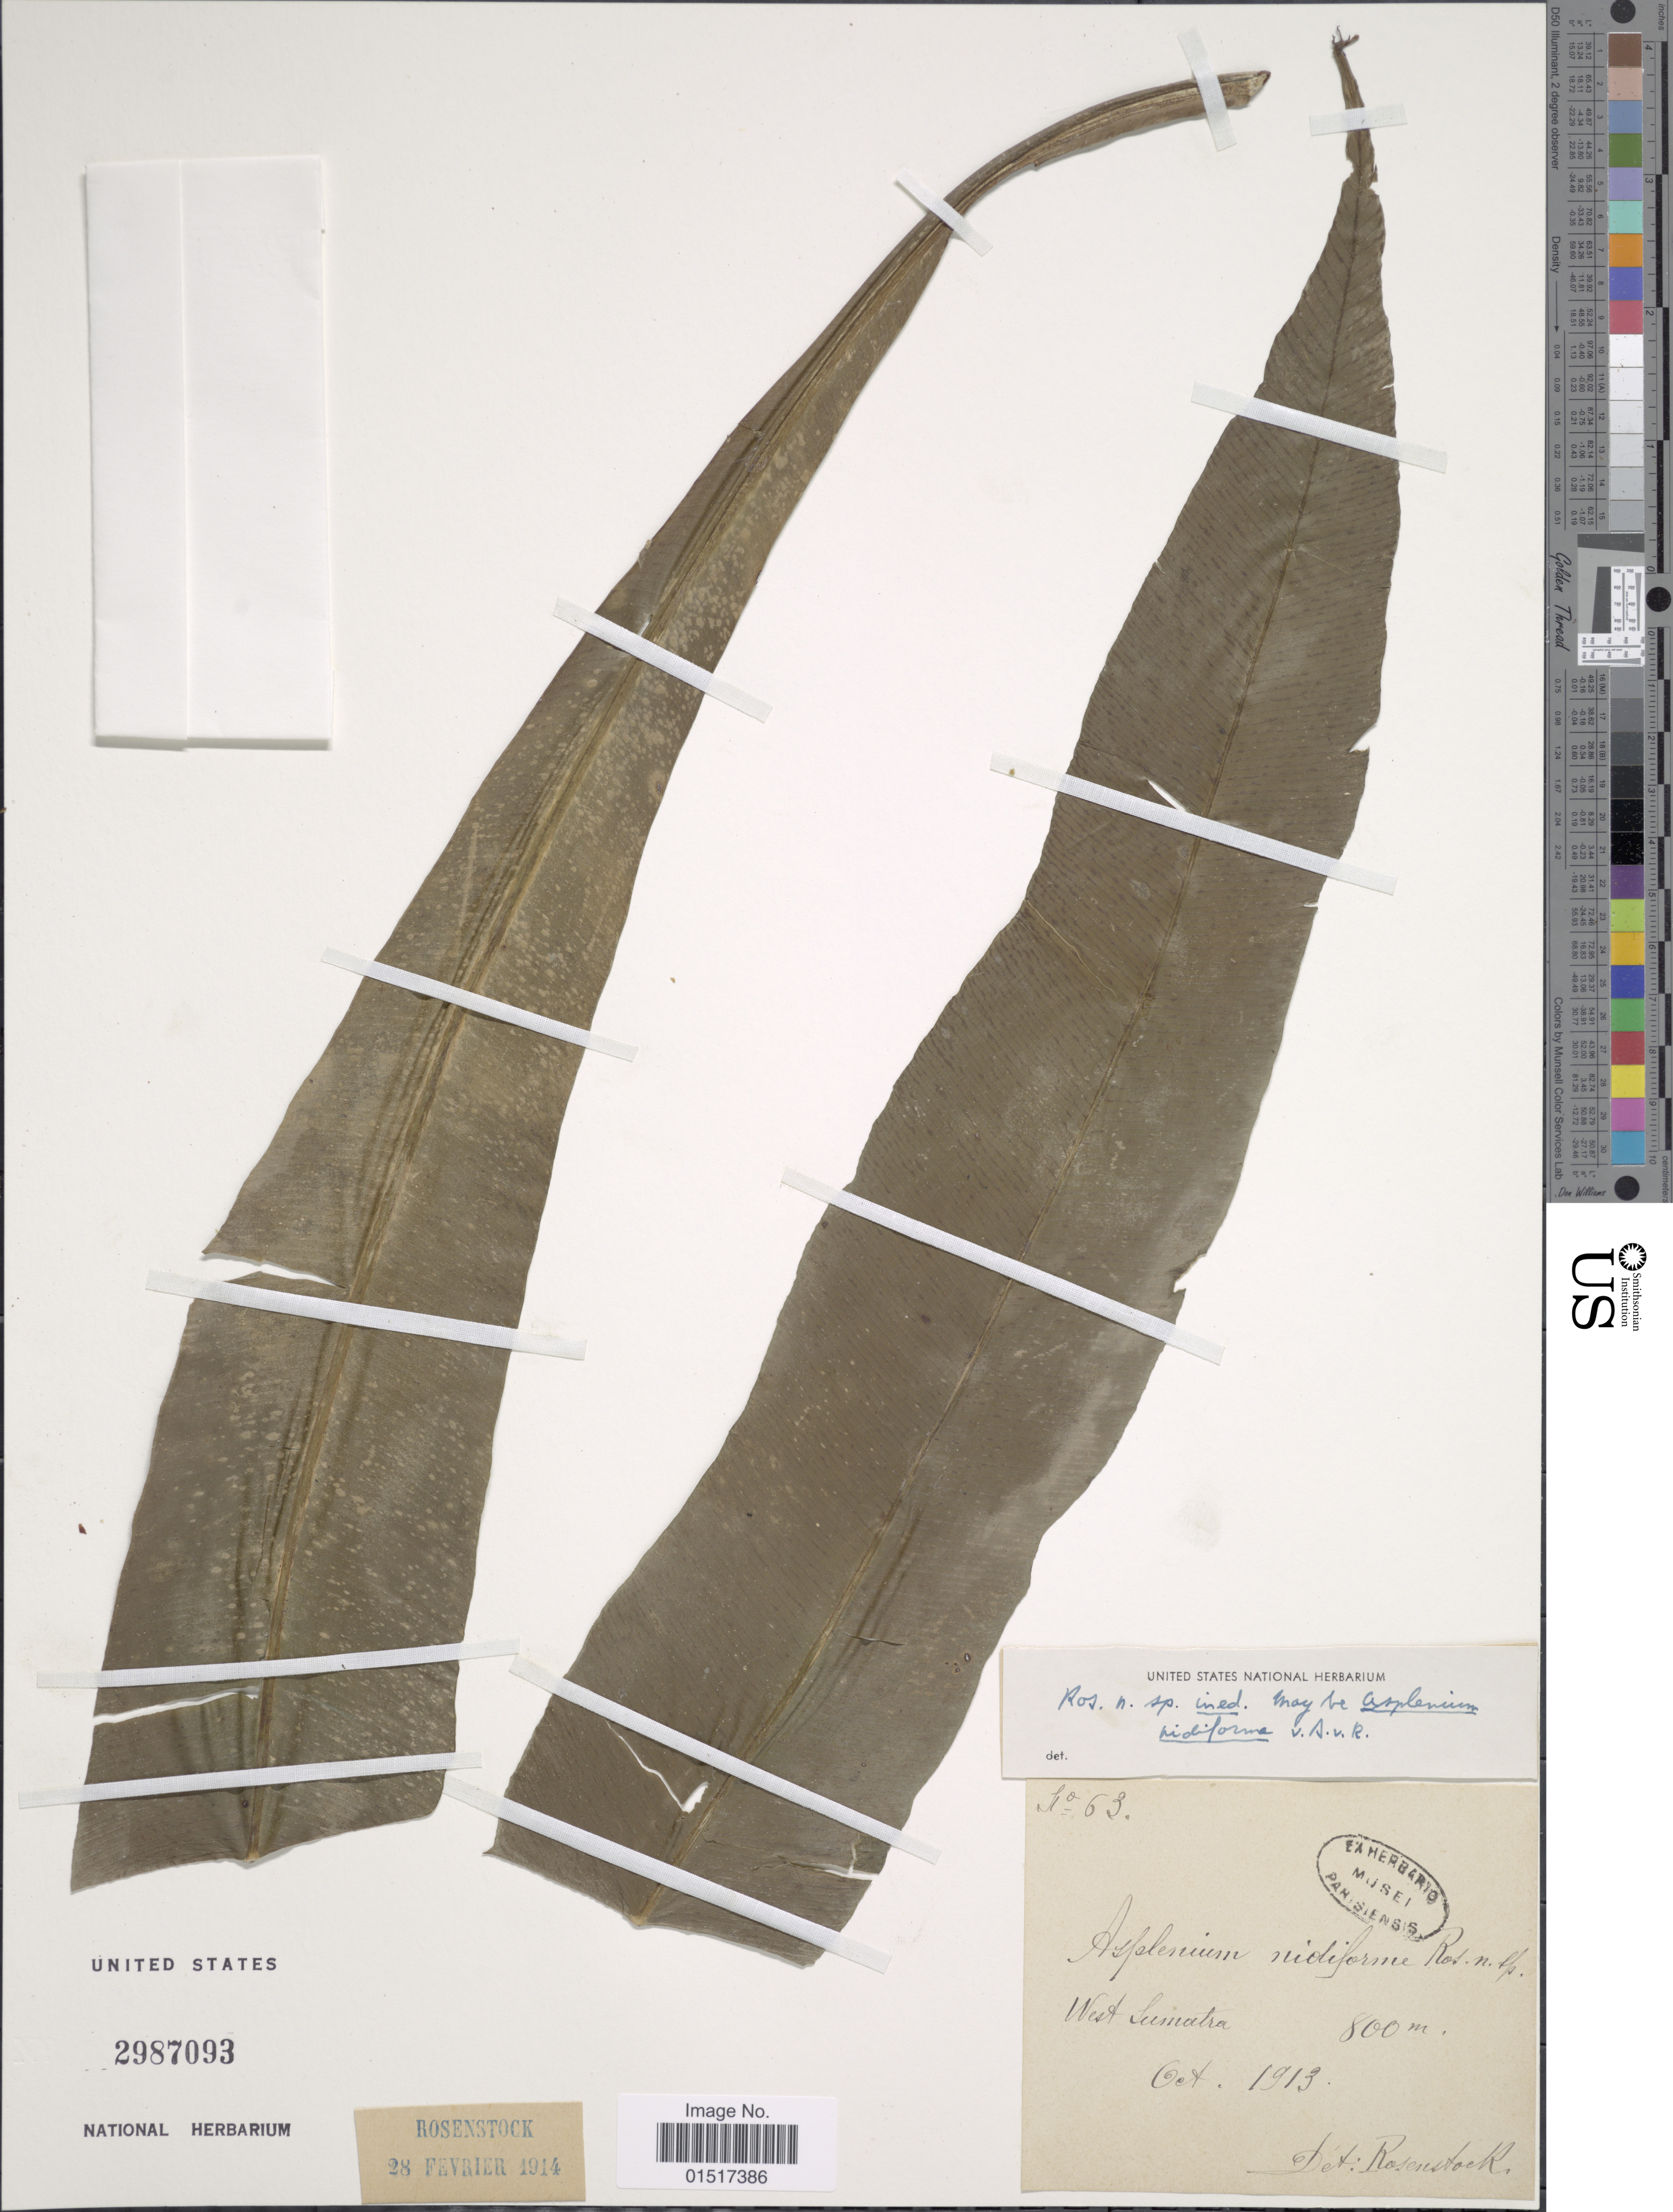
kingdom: Plantae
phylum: Tracheophyta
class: Polypodiopsida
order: Polypodiales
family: Aspleniaceae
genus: Asplenium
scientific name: Asplenium sp.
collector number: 63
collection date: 1913-10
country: Indonesia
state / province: Sumatra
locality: West Sumatra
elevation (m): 800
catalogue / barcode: US 2987093